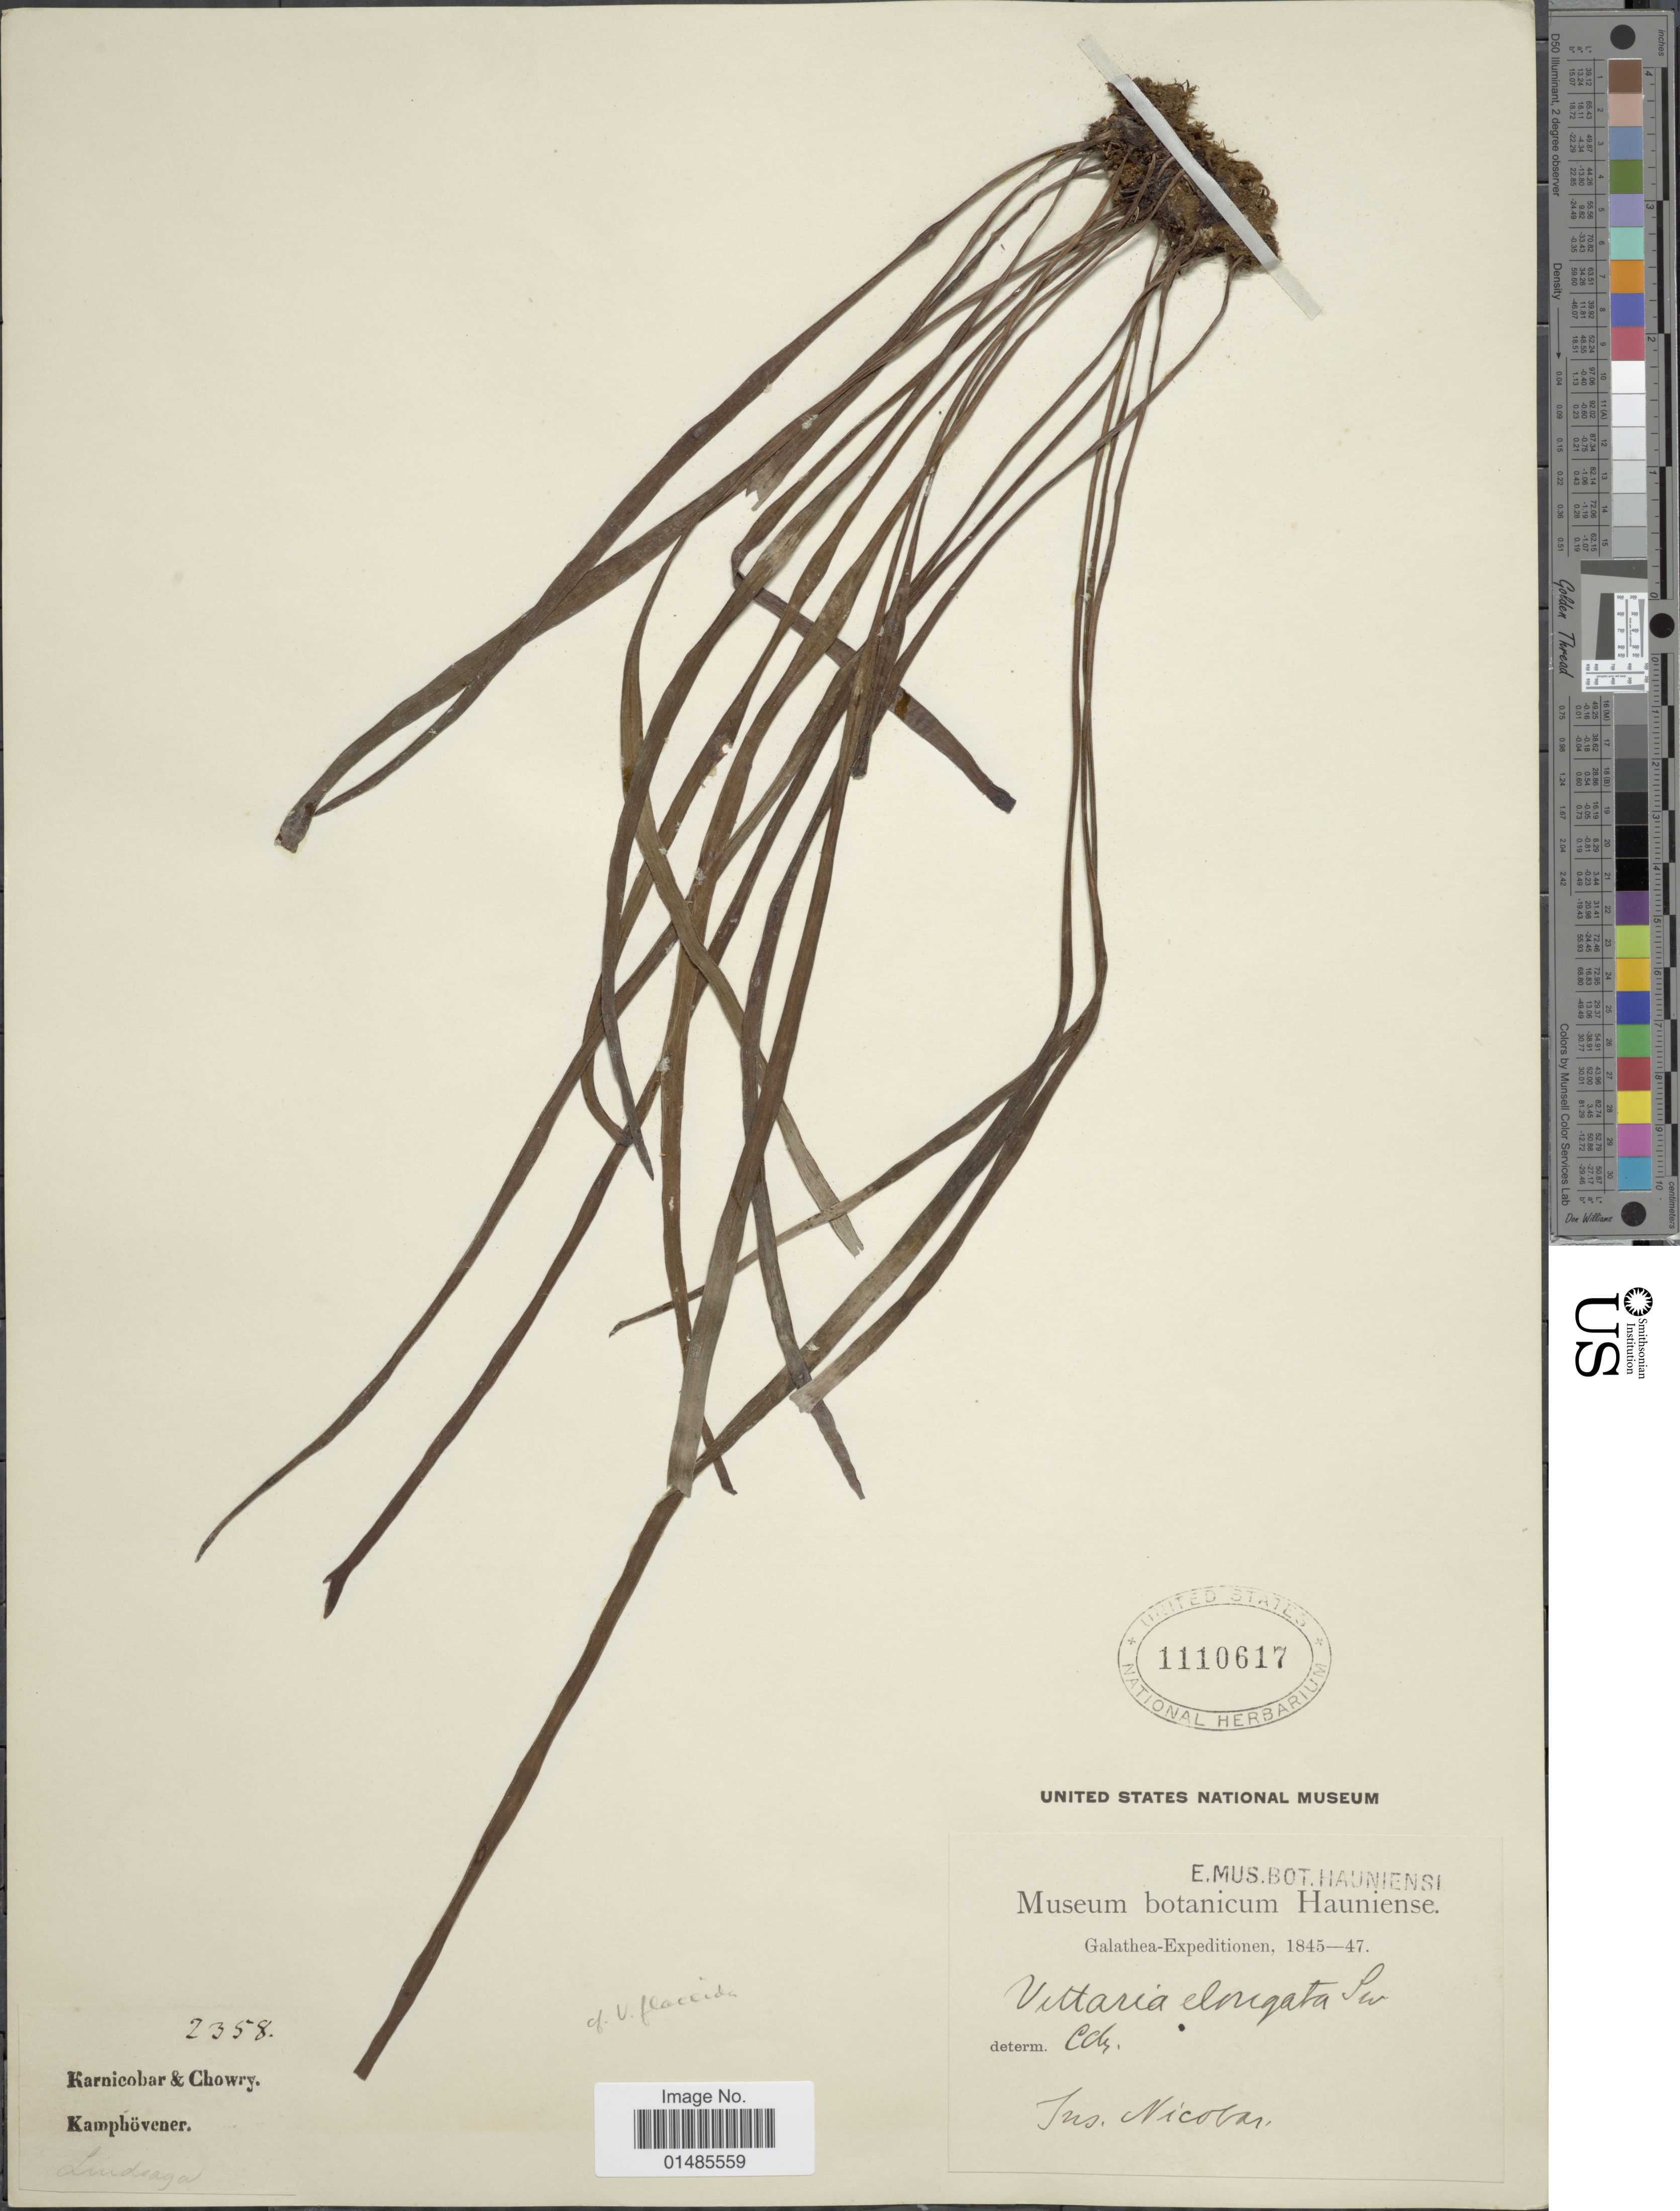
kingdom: Plantae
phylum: Tracheophyta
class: Polypodiopsida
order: Polypodiales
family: Pteridaceae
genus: Haplopteris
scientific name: Haplopteris elongata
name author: (Sw.) Crane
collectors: Galathea Expedition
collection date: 1845/1847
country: India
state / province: Andaman and Nicobar Islands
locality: Ins. Nicobar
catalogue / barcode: US 1110617